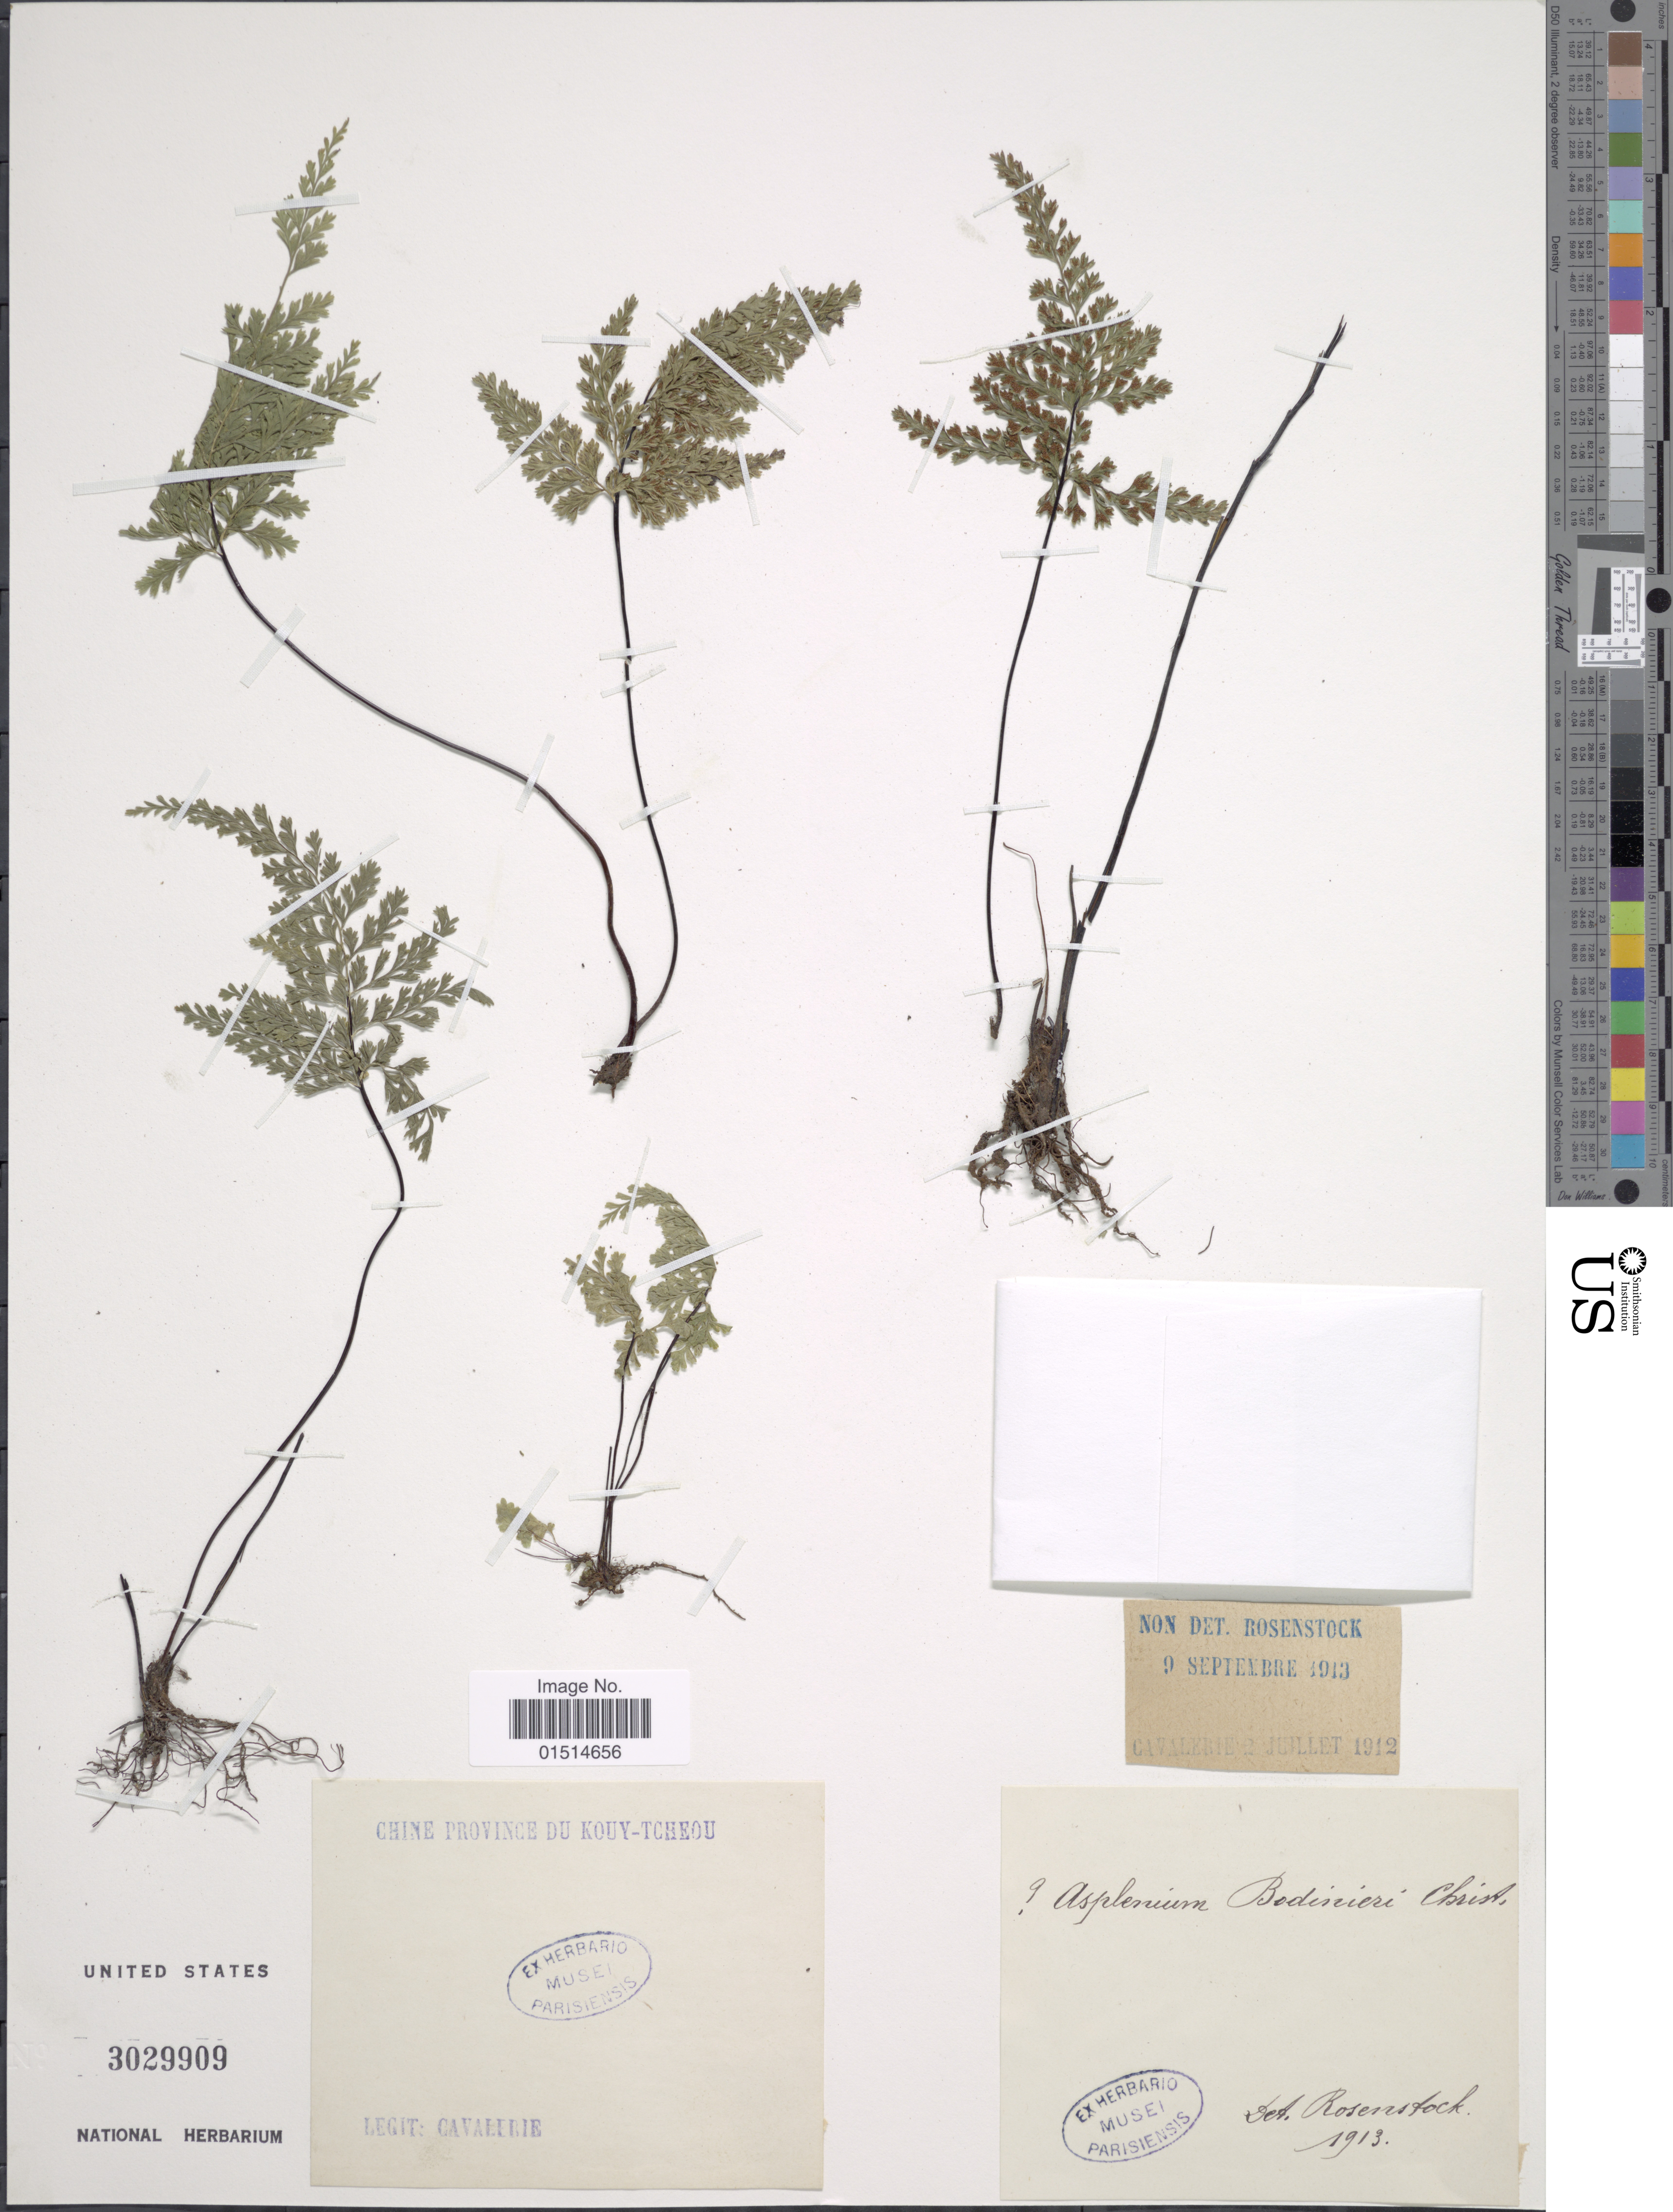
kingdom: Plantae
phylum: Tracheophyta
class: Polypodiopsida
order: Polypodiales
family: Aspleniaceae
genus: Asplenium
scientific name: Asplenium coenobiale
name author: Hance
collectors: -. Cavalerie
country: China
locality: Chine Province Du Kouy-Tcheou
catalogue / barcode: US 3029909